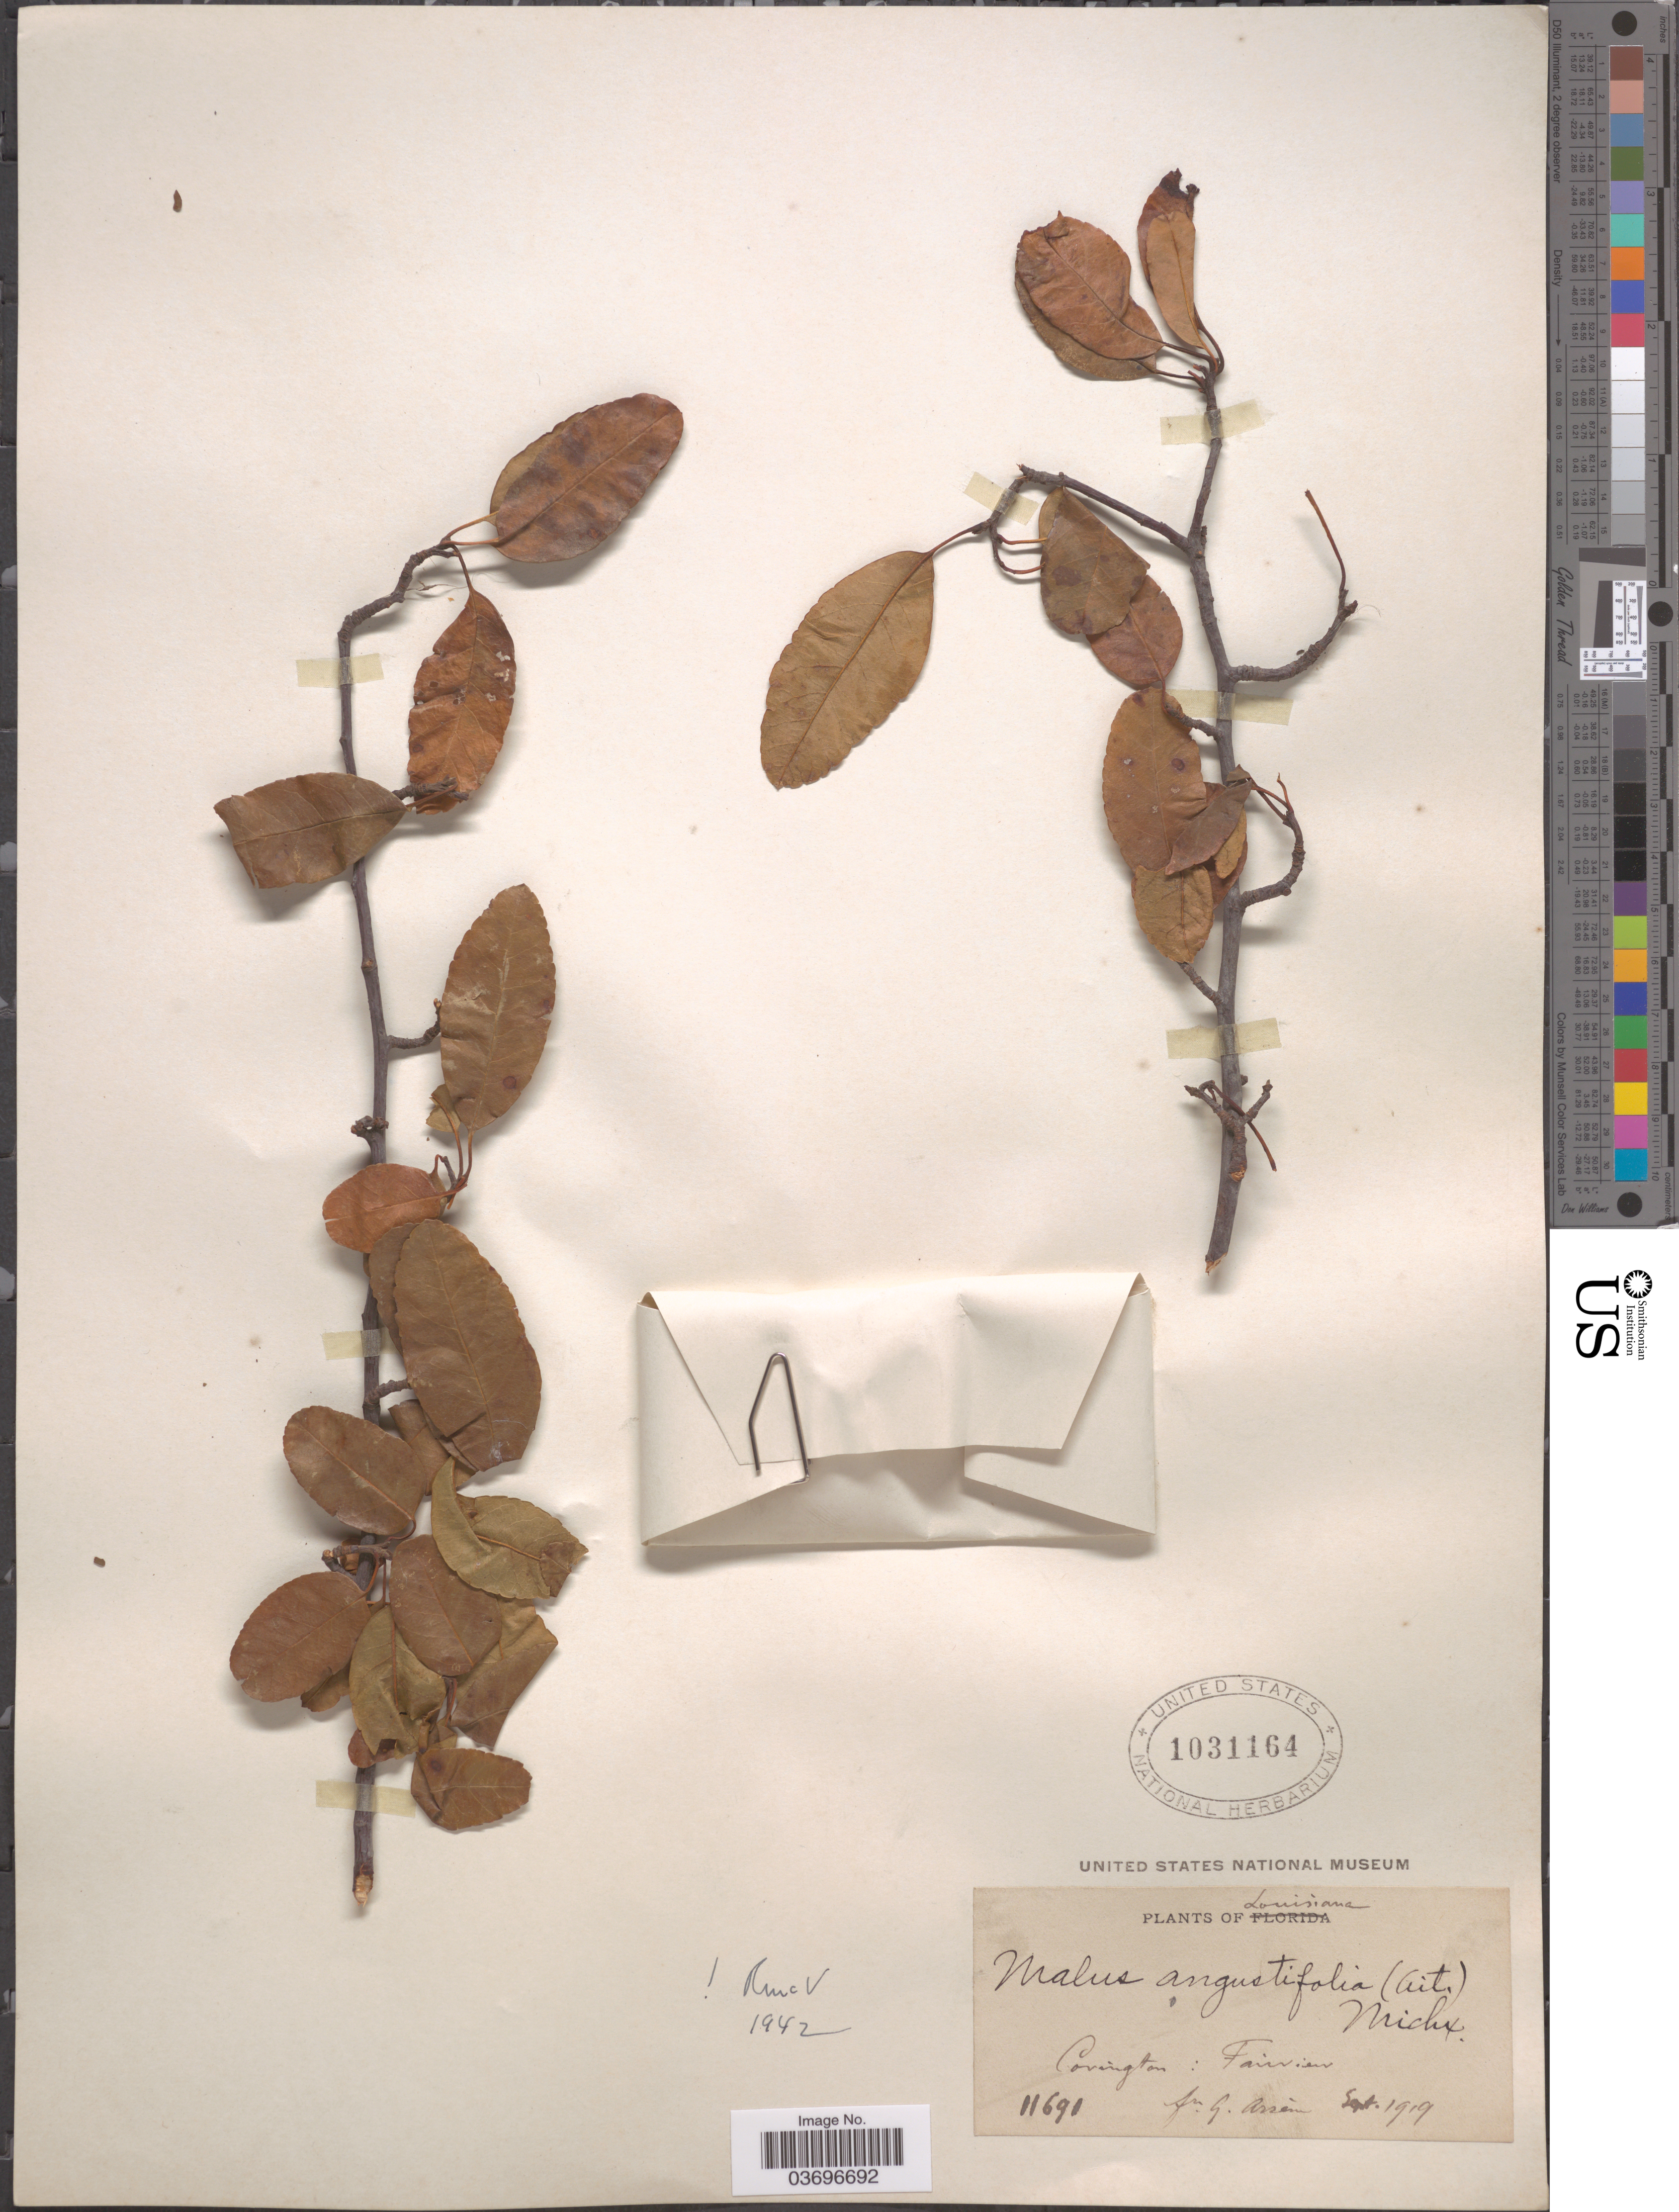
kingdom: Plantae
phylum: Tracheophyta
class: Magnoliopsida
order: Rosales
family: Rosaceae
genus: Malus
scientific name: Malus angustifolia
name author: (Aiton) Michx.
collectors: Bro. G. Arsène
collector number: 11691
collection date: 1919-09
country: United States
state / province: Louisiana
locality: Covington: Fairview.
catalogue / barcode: US 1031164